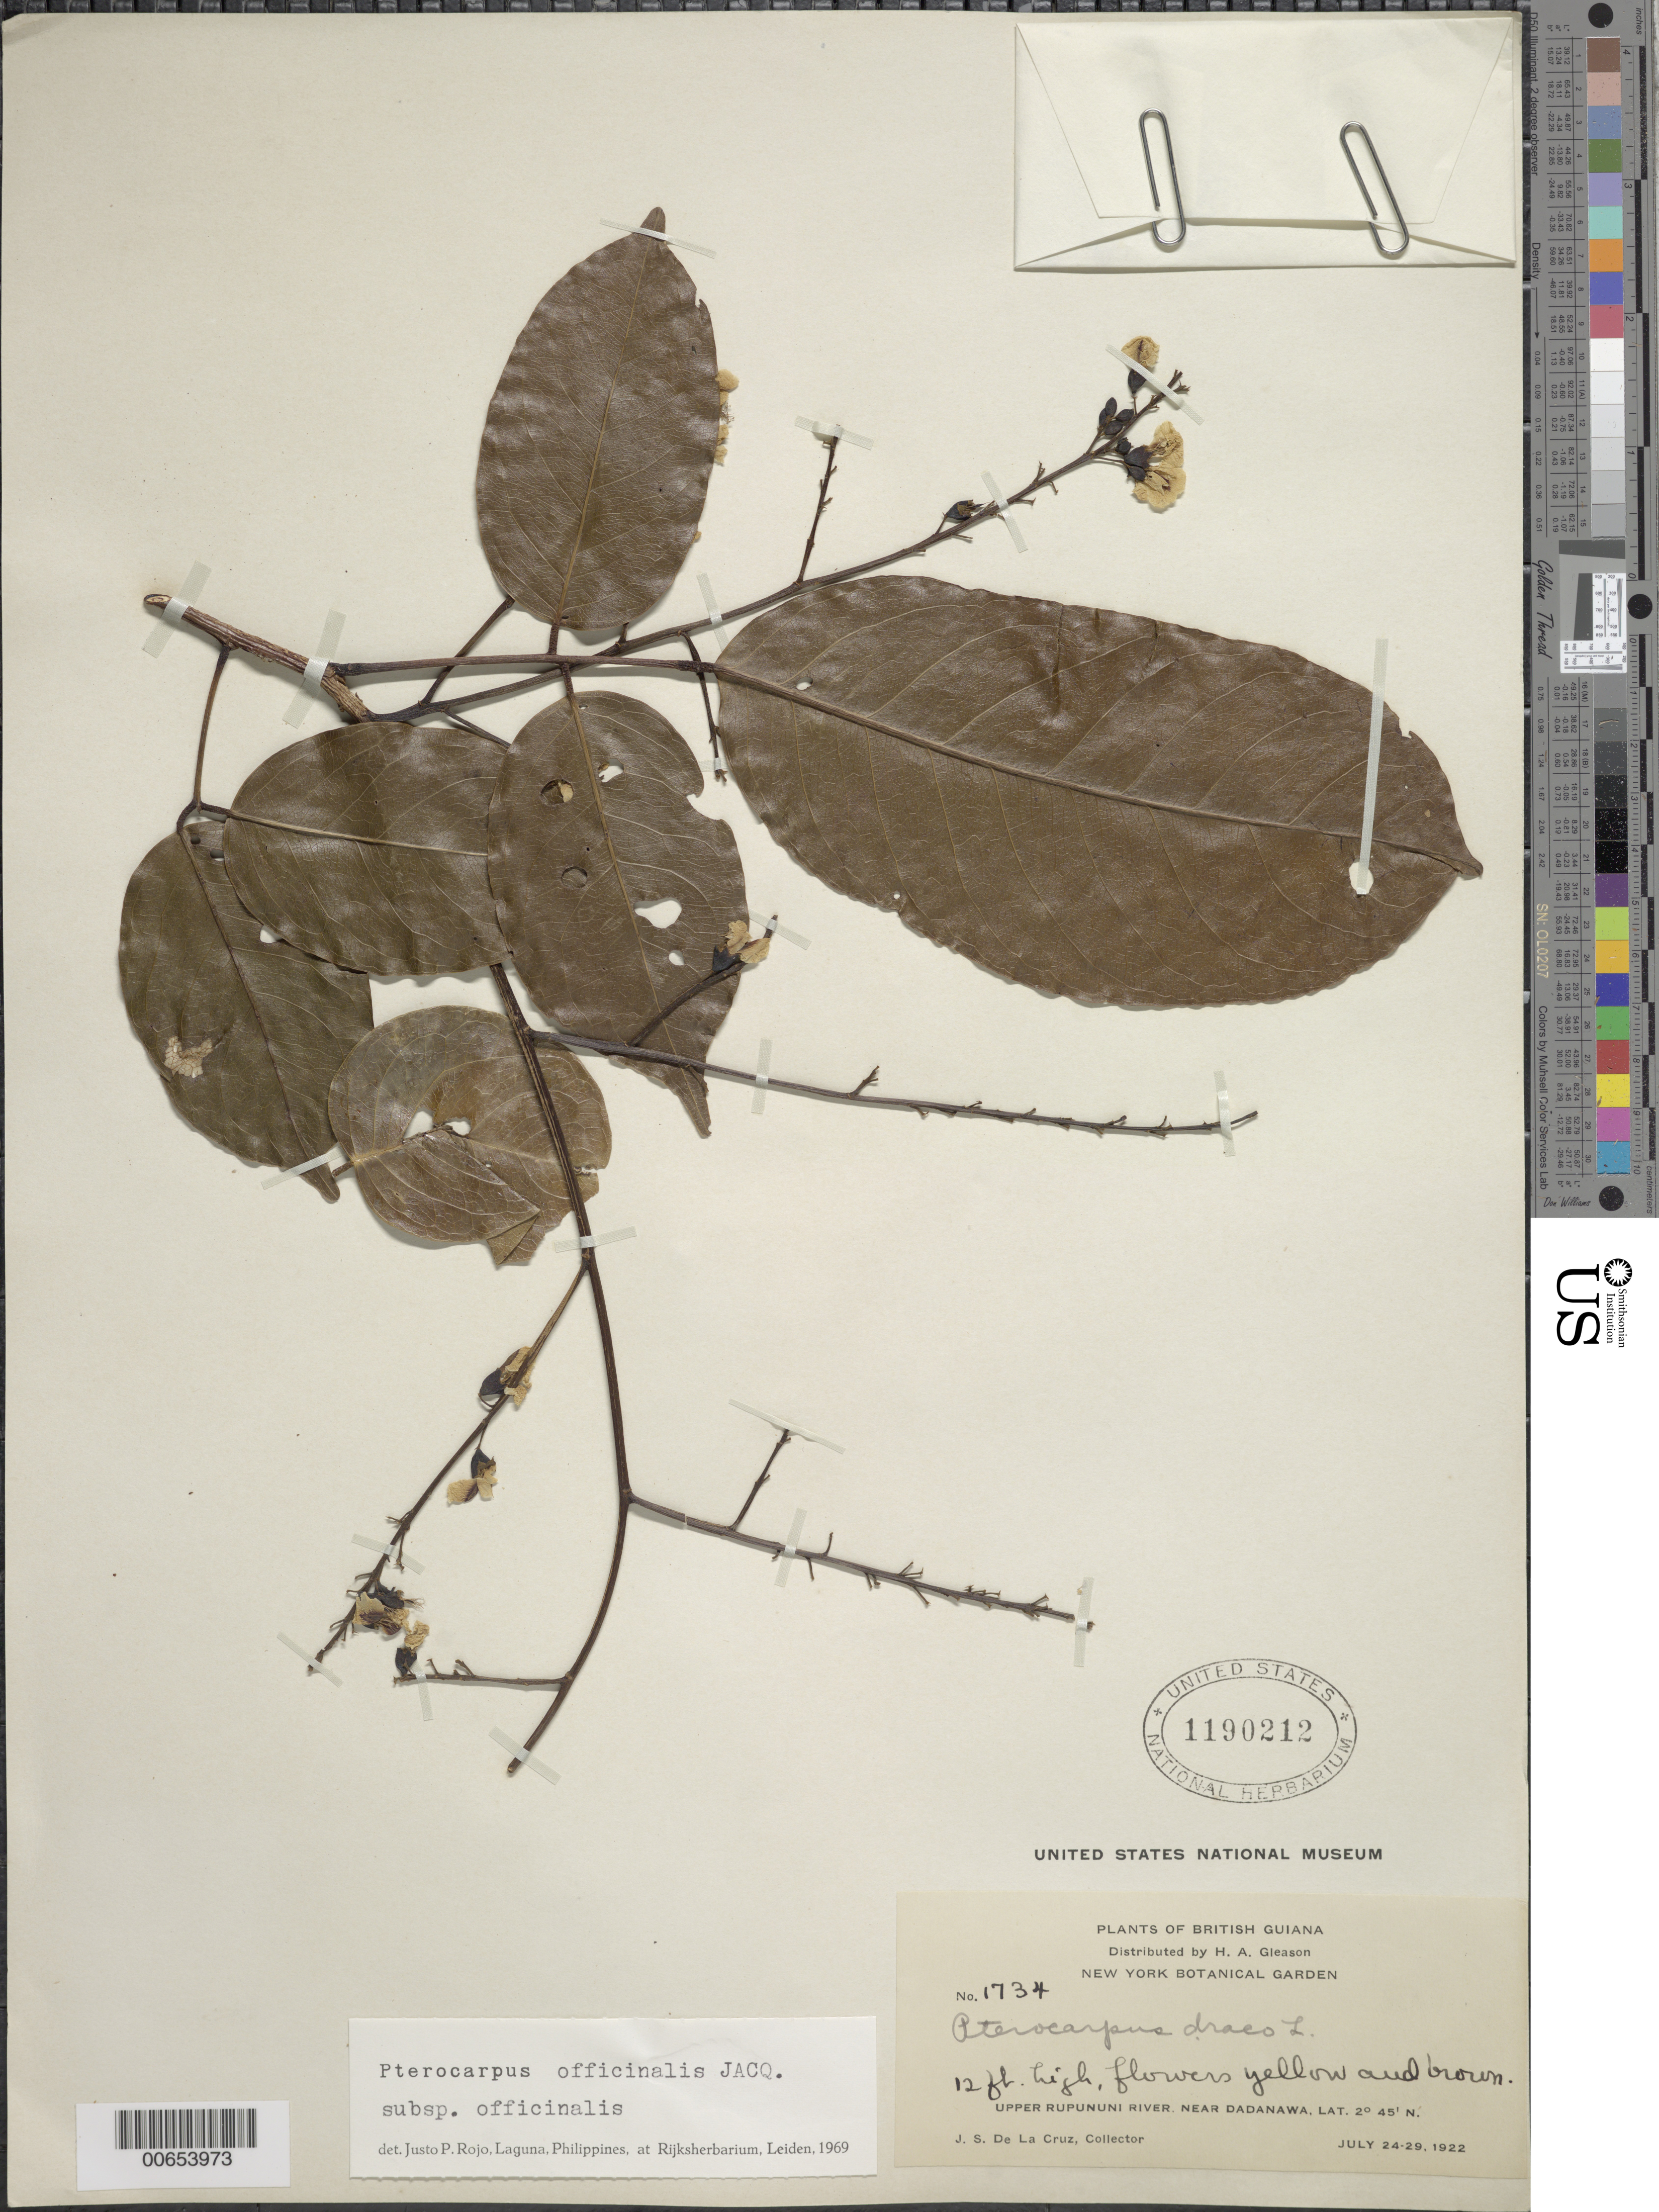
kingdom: Plantae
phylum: Tracheophyta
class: Magnoliopsida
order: Fabales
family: Fabaceae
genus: Pterocarpus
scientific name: Pterocarpus officinalis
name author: Jacq.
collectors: J. S. de la Cruz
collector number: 1734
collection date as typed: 24-Jul-22 to 29-Jul-22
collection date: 1922-07-24/1922-07-29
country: Guyana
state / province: U. Takutu-U. Essequibo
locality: Dadanawa, near, upper Rupununi R.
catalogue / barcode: US 1190212